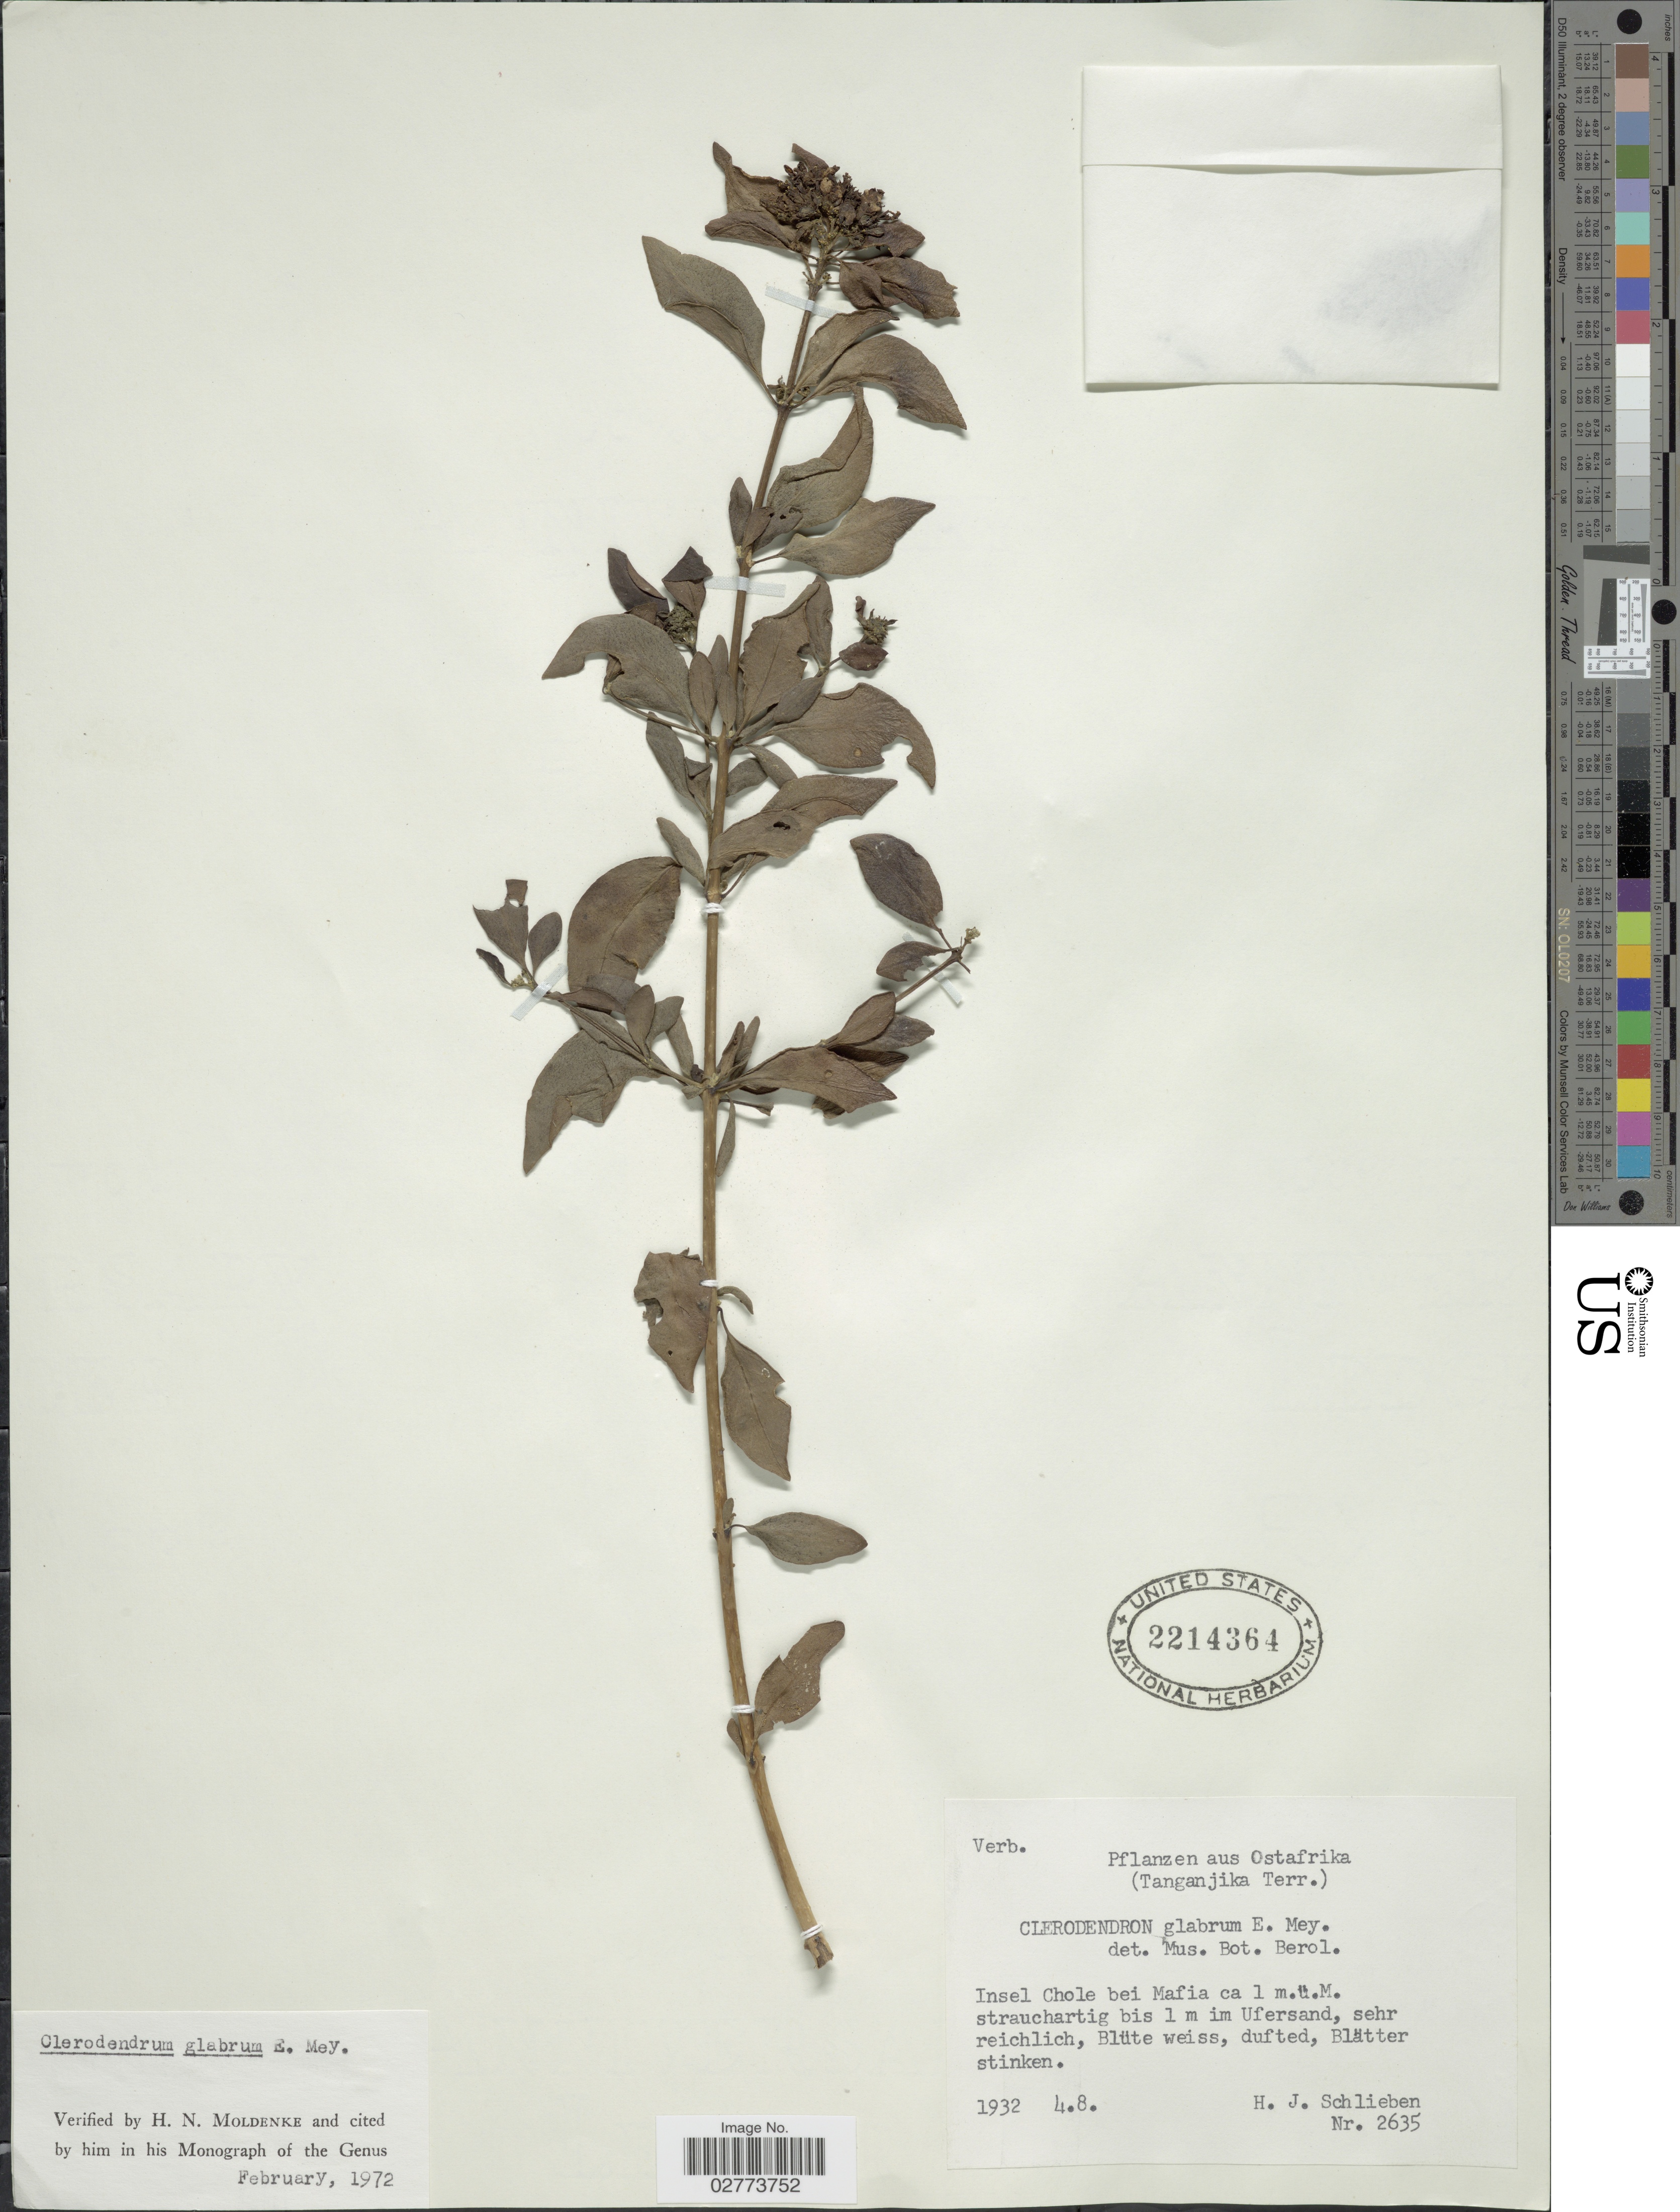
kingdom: Plantae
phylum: Tracheophyta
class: Magnoliopsida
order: Lamiales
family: Lamiaceae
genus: Clerodendrum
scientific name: Clerodendrum glabrum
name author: E. Mey.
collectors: H. J. Schlieben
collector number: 2635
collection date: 1932-04-08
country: Tanzania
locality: Ostafrika (Tanganjika Terr.), Insel Chole bei Mafia.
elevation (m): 1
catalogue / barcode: US 2214364